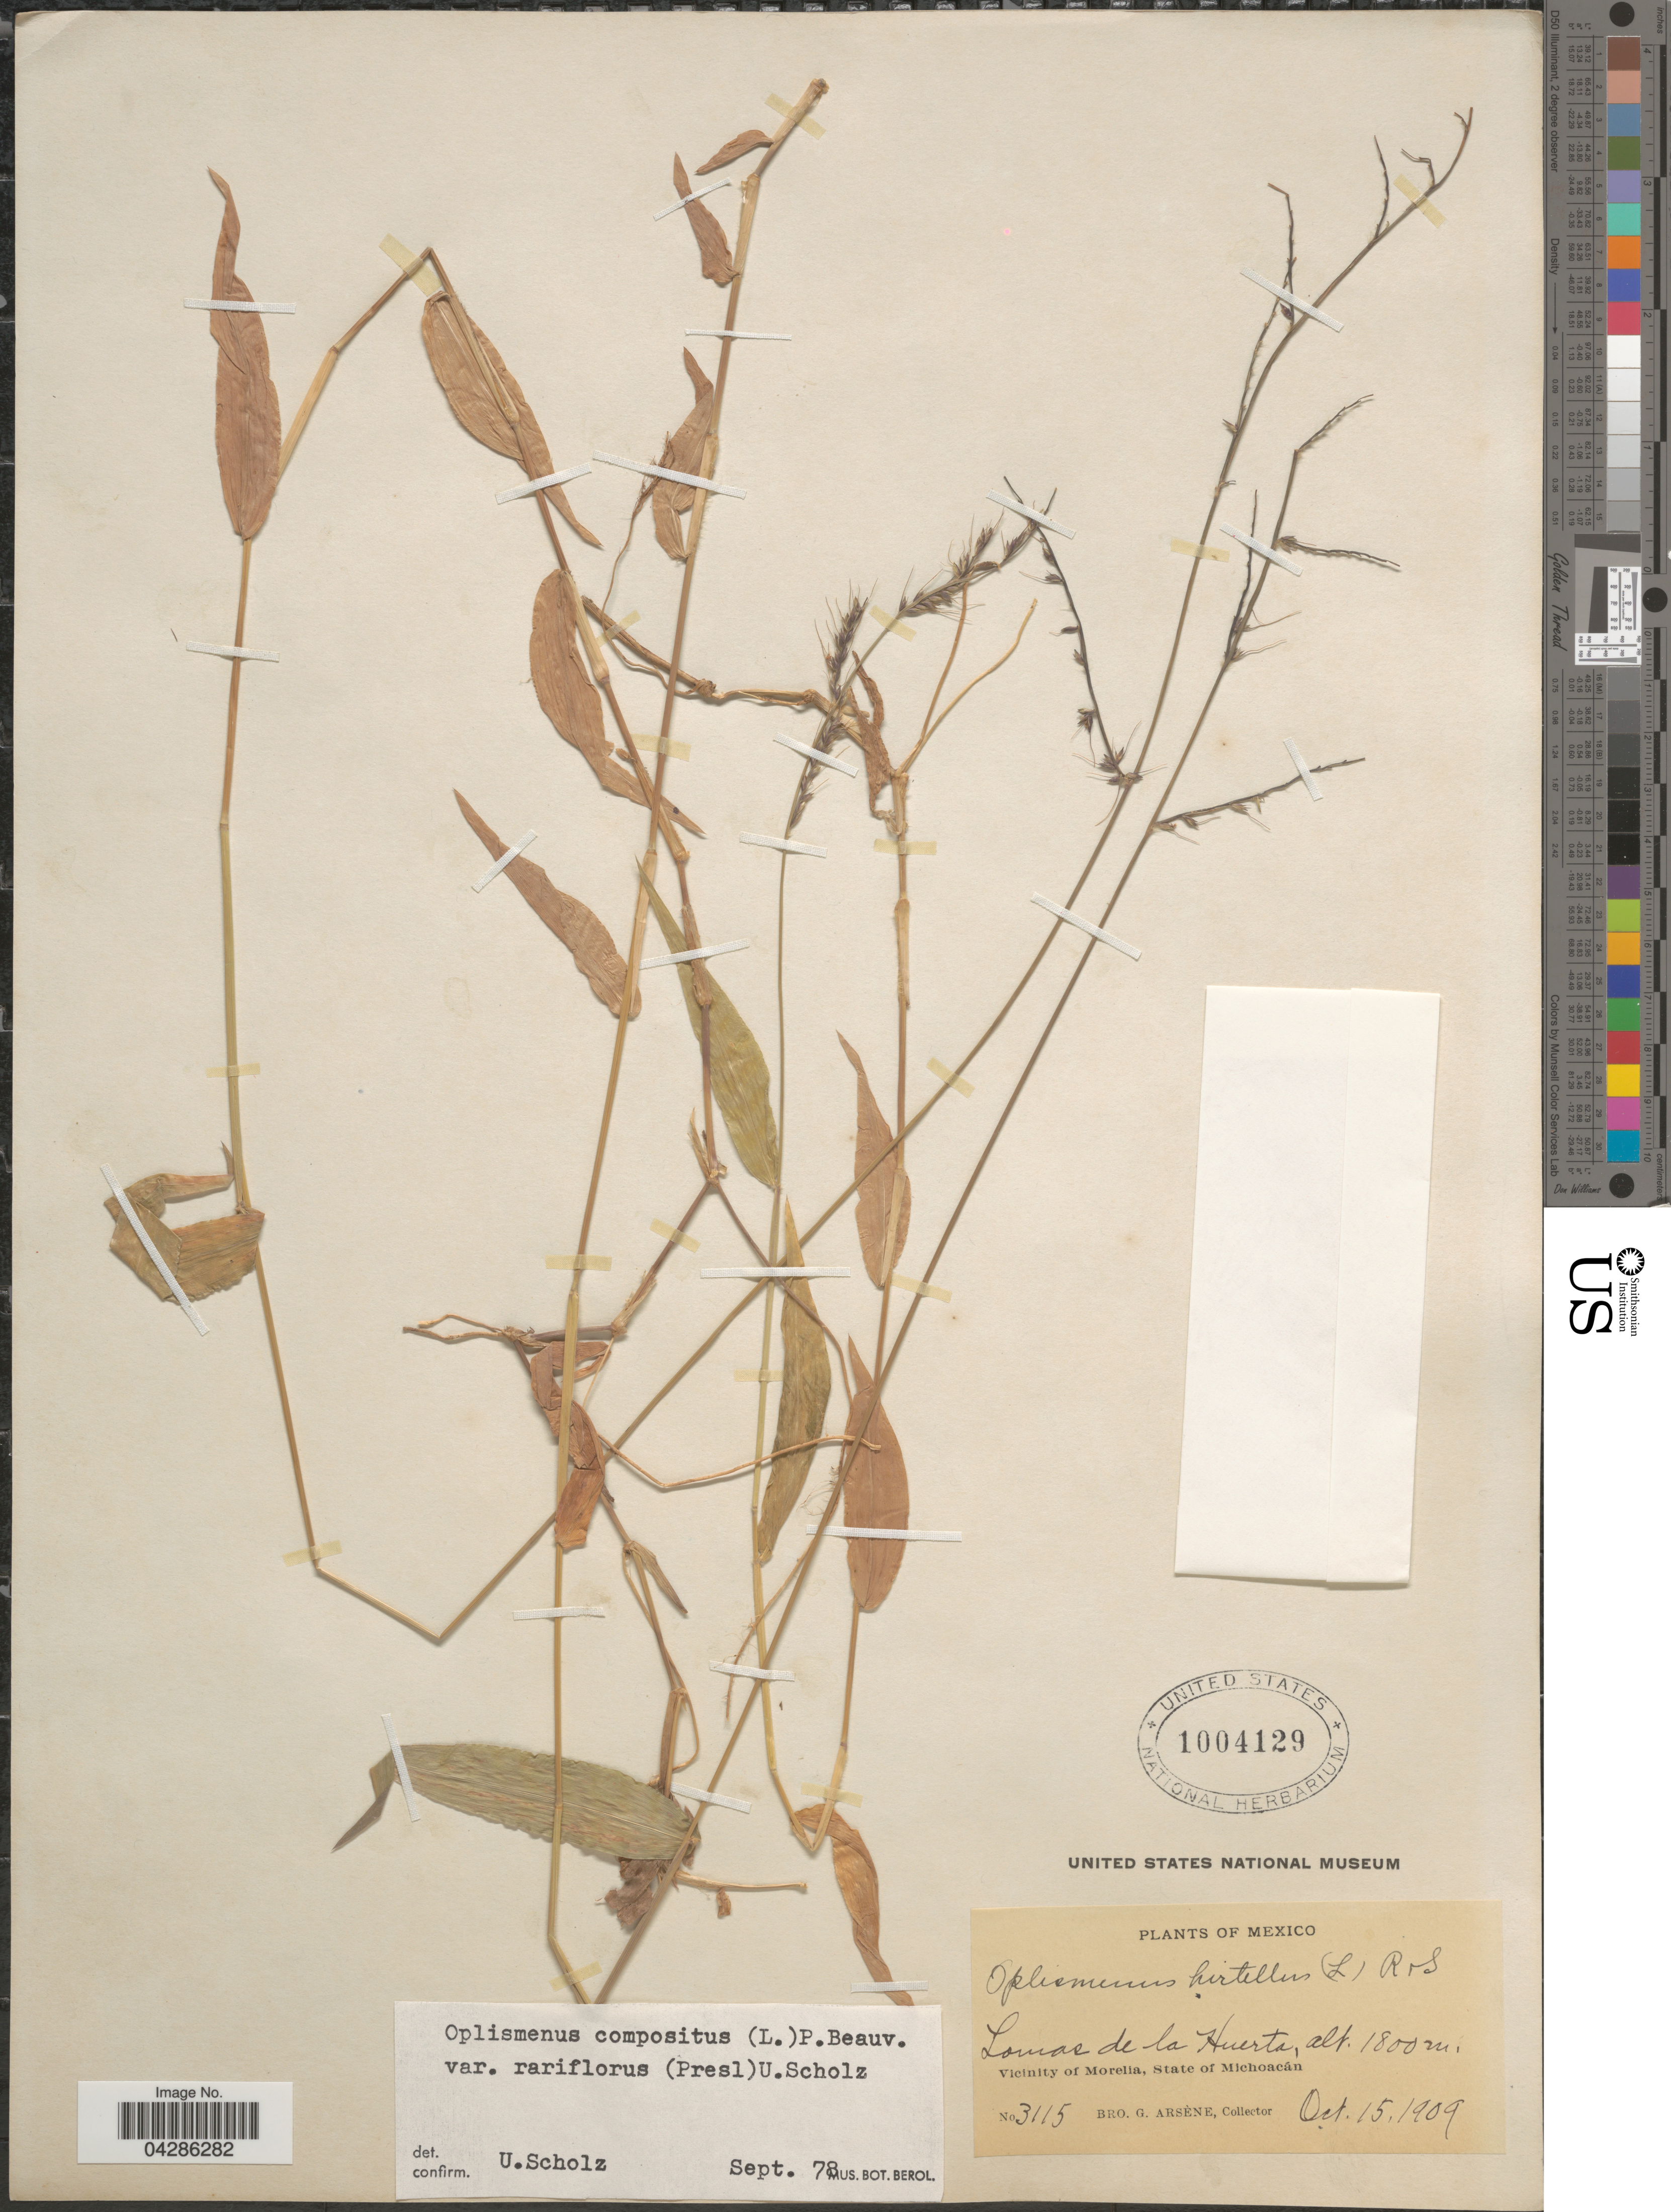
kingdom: Plantae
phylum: Tracheophyta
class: Liliopsida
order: Poales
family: Poaceae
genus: Oplismenus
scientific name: Oplismenus compositus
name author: (L.) P. Beauv.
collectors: Bro. G. Arsène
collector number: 3115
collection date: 1909-10-15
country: Mexico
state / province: Michoacán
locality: Lomas de la Huerta, Vicinity of Morelia.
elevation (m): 1800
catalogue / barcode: US 1004129